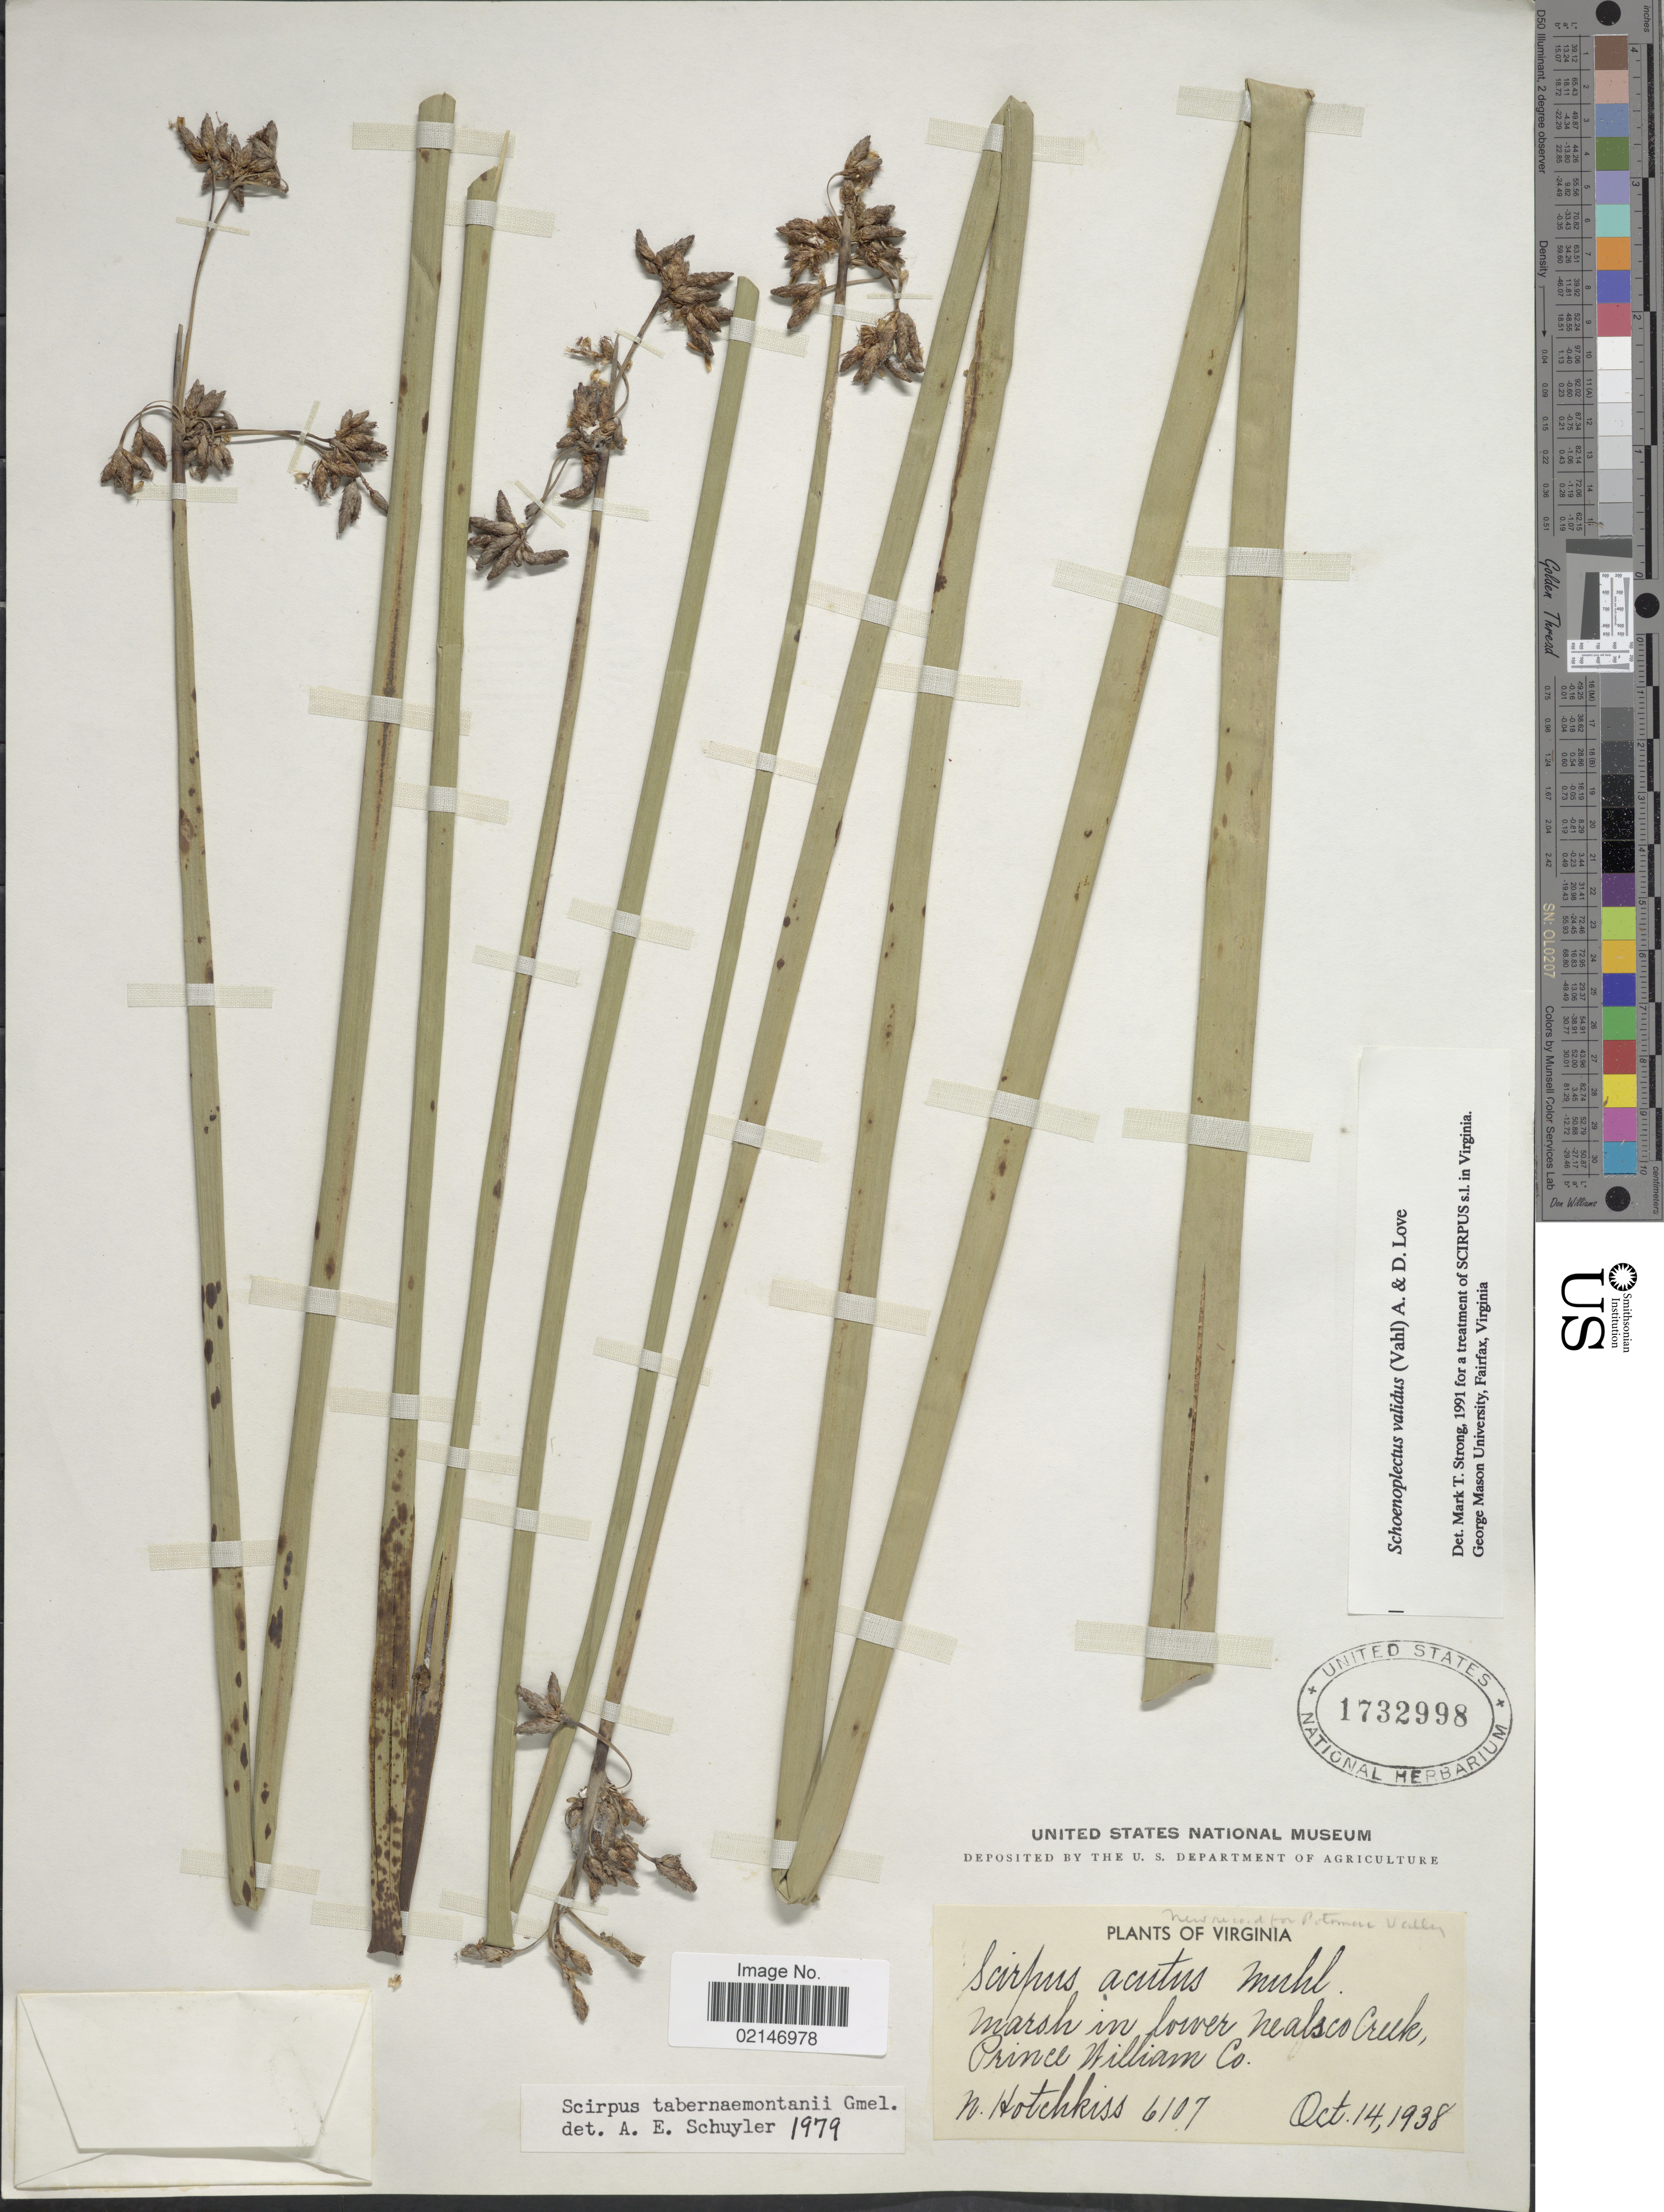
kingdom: Plantae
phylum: Tracheophyta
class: Liliopsida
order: Poales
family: Cyperaceae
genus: Schoenoplectus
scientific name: Schoenoplectus validus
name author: (Vahl) Á. Löve & D. Löve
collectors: N. Hotchkiss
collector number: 6107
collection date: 1938-10-14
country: United States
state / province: Virginia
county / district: Prince William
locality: Marsh in lower Nealsco Creek.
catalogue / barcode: US 1732998